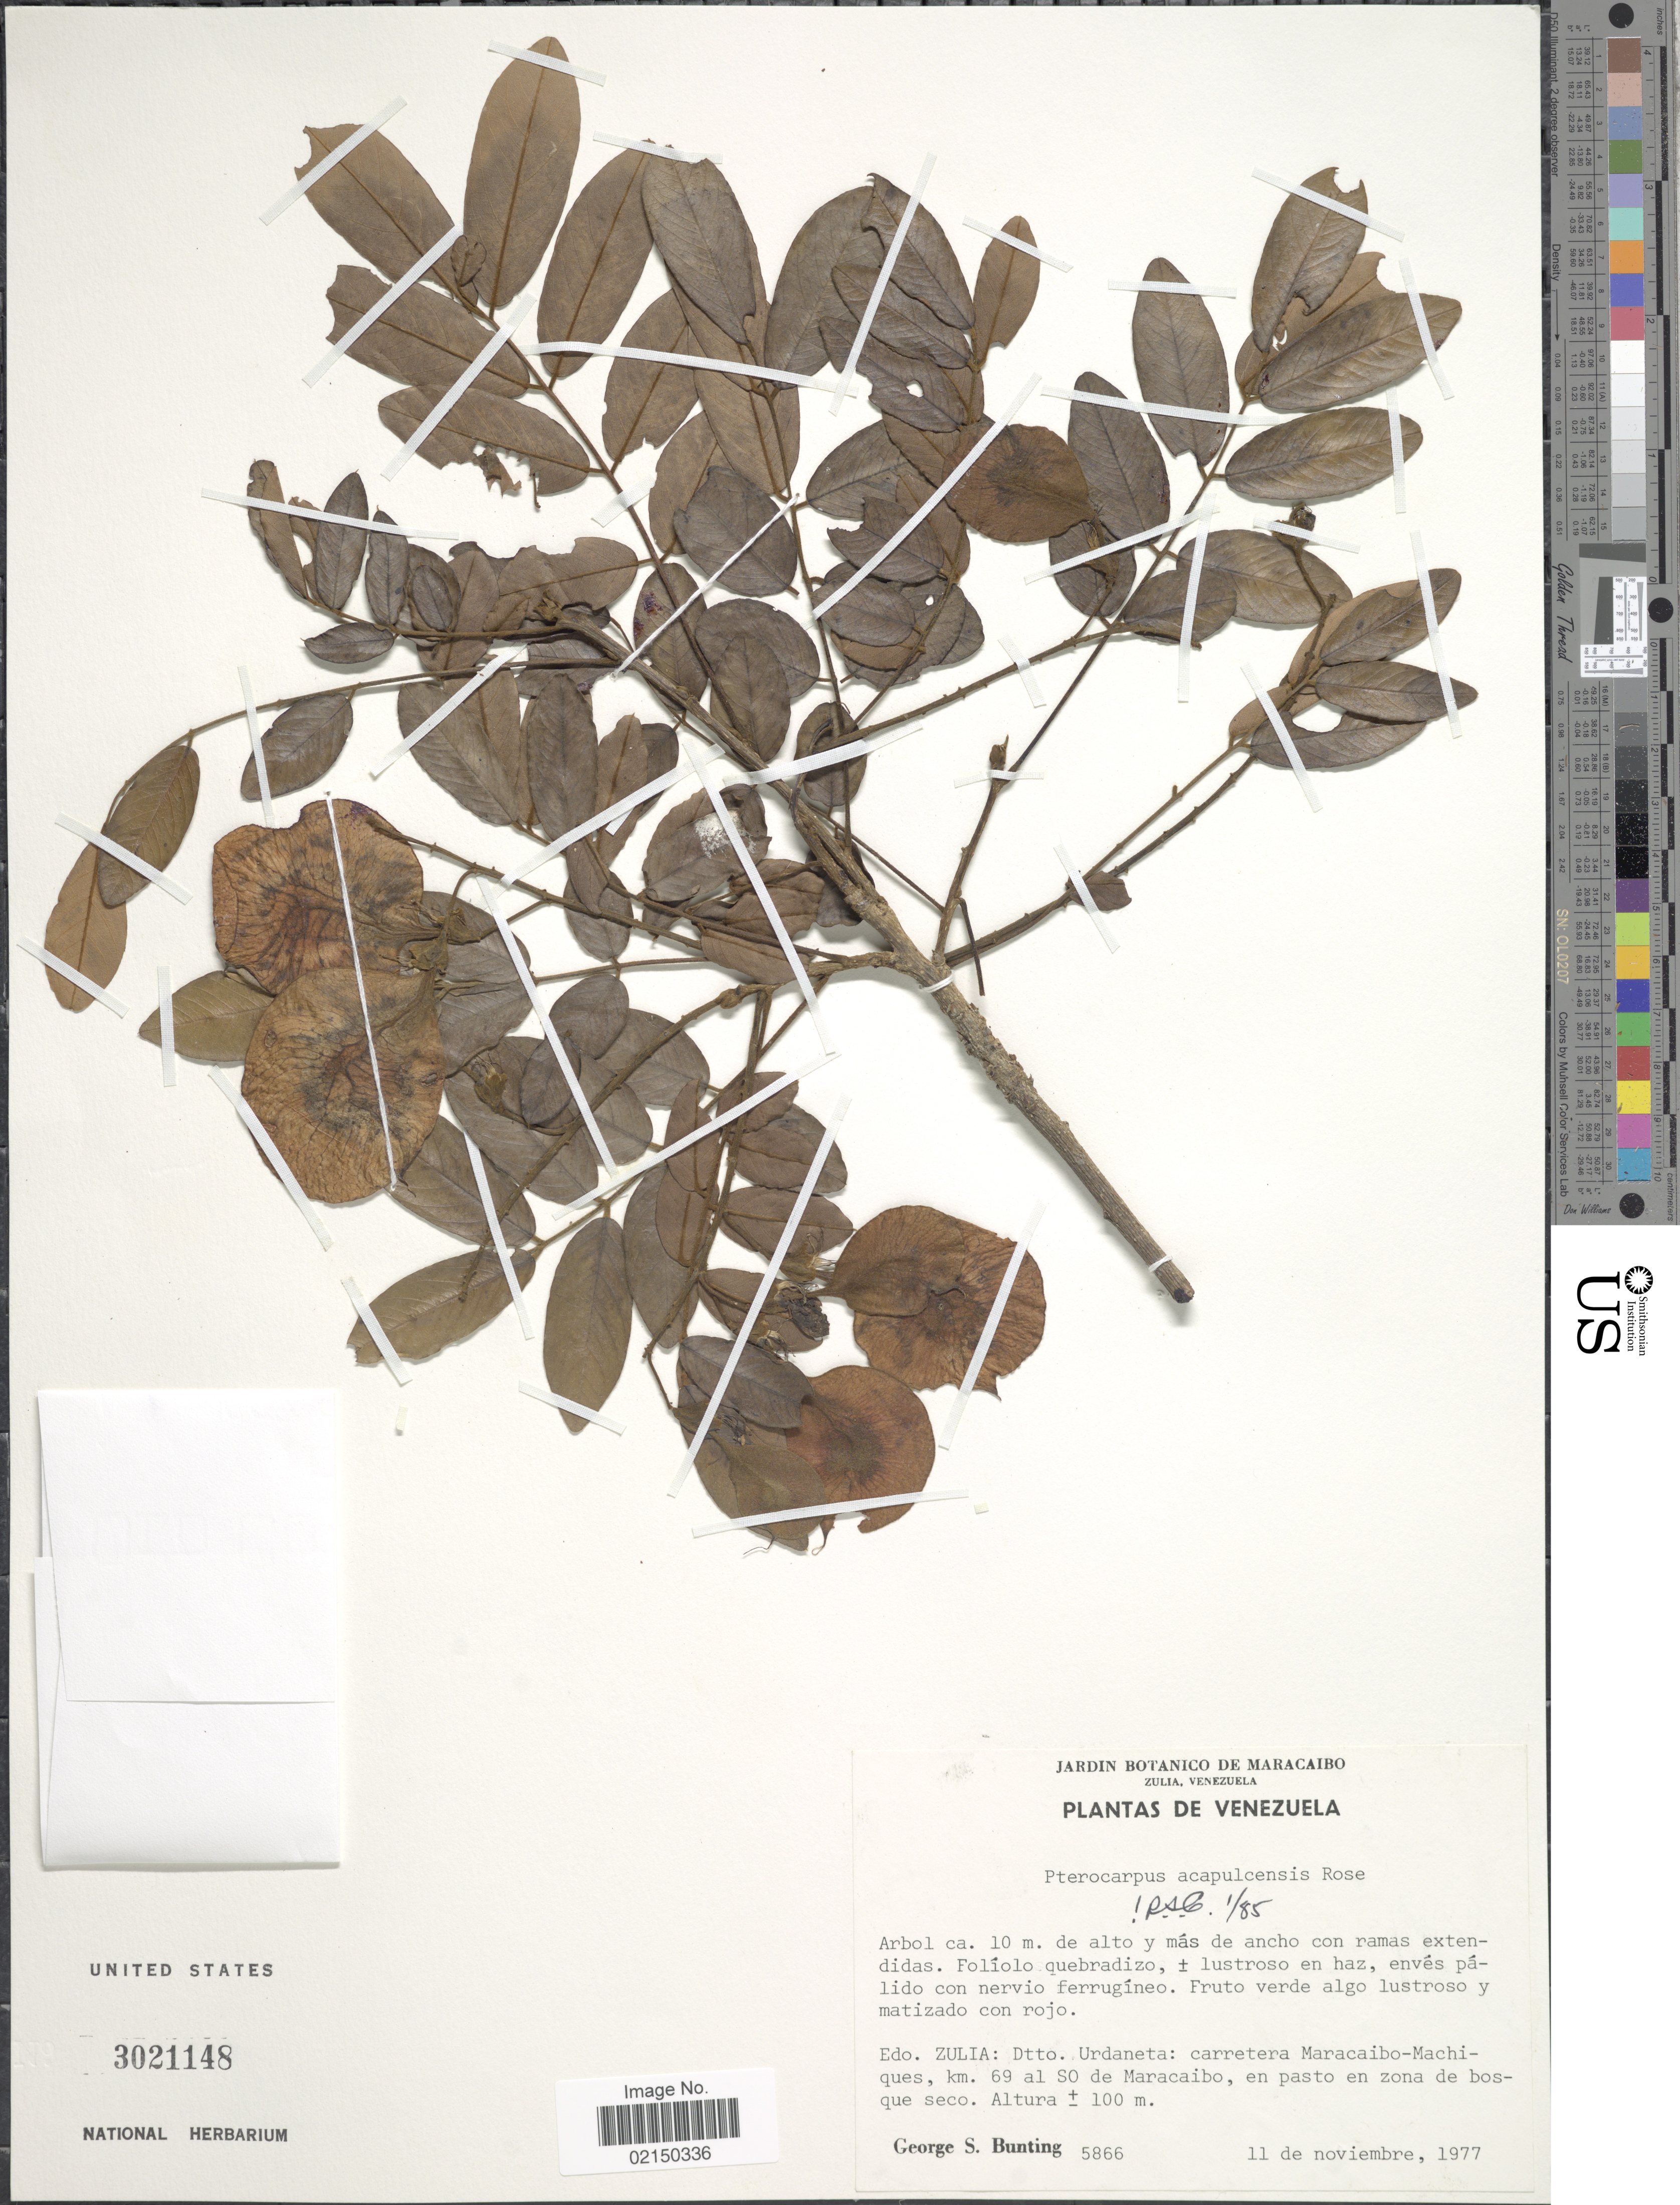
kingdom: Plantae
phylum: Tracheophyta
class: Magnoliopsida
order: Fabales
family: Fabaceae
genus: Pterocarpus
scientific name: Pterocarpus acapulcensis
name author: Rose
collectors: G. S. Bunting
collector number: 5866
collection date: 1977-11-11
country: Venezuela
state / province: Zulia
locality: Dtto. Urdaneta: carretera Maracaibo-Machiques, km. 69 al SO de Maracaibo, en pasto en zona de bosque seco.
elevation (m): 100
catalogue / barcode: US 3021148